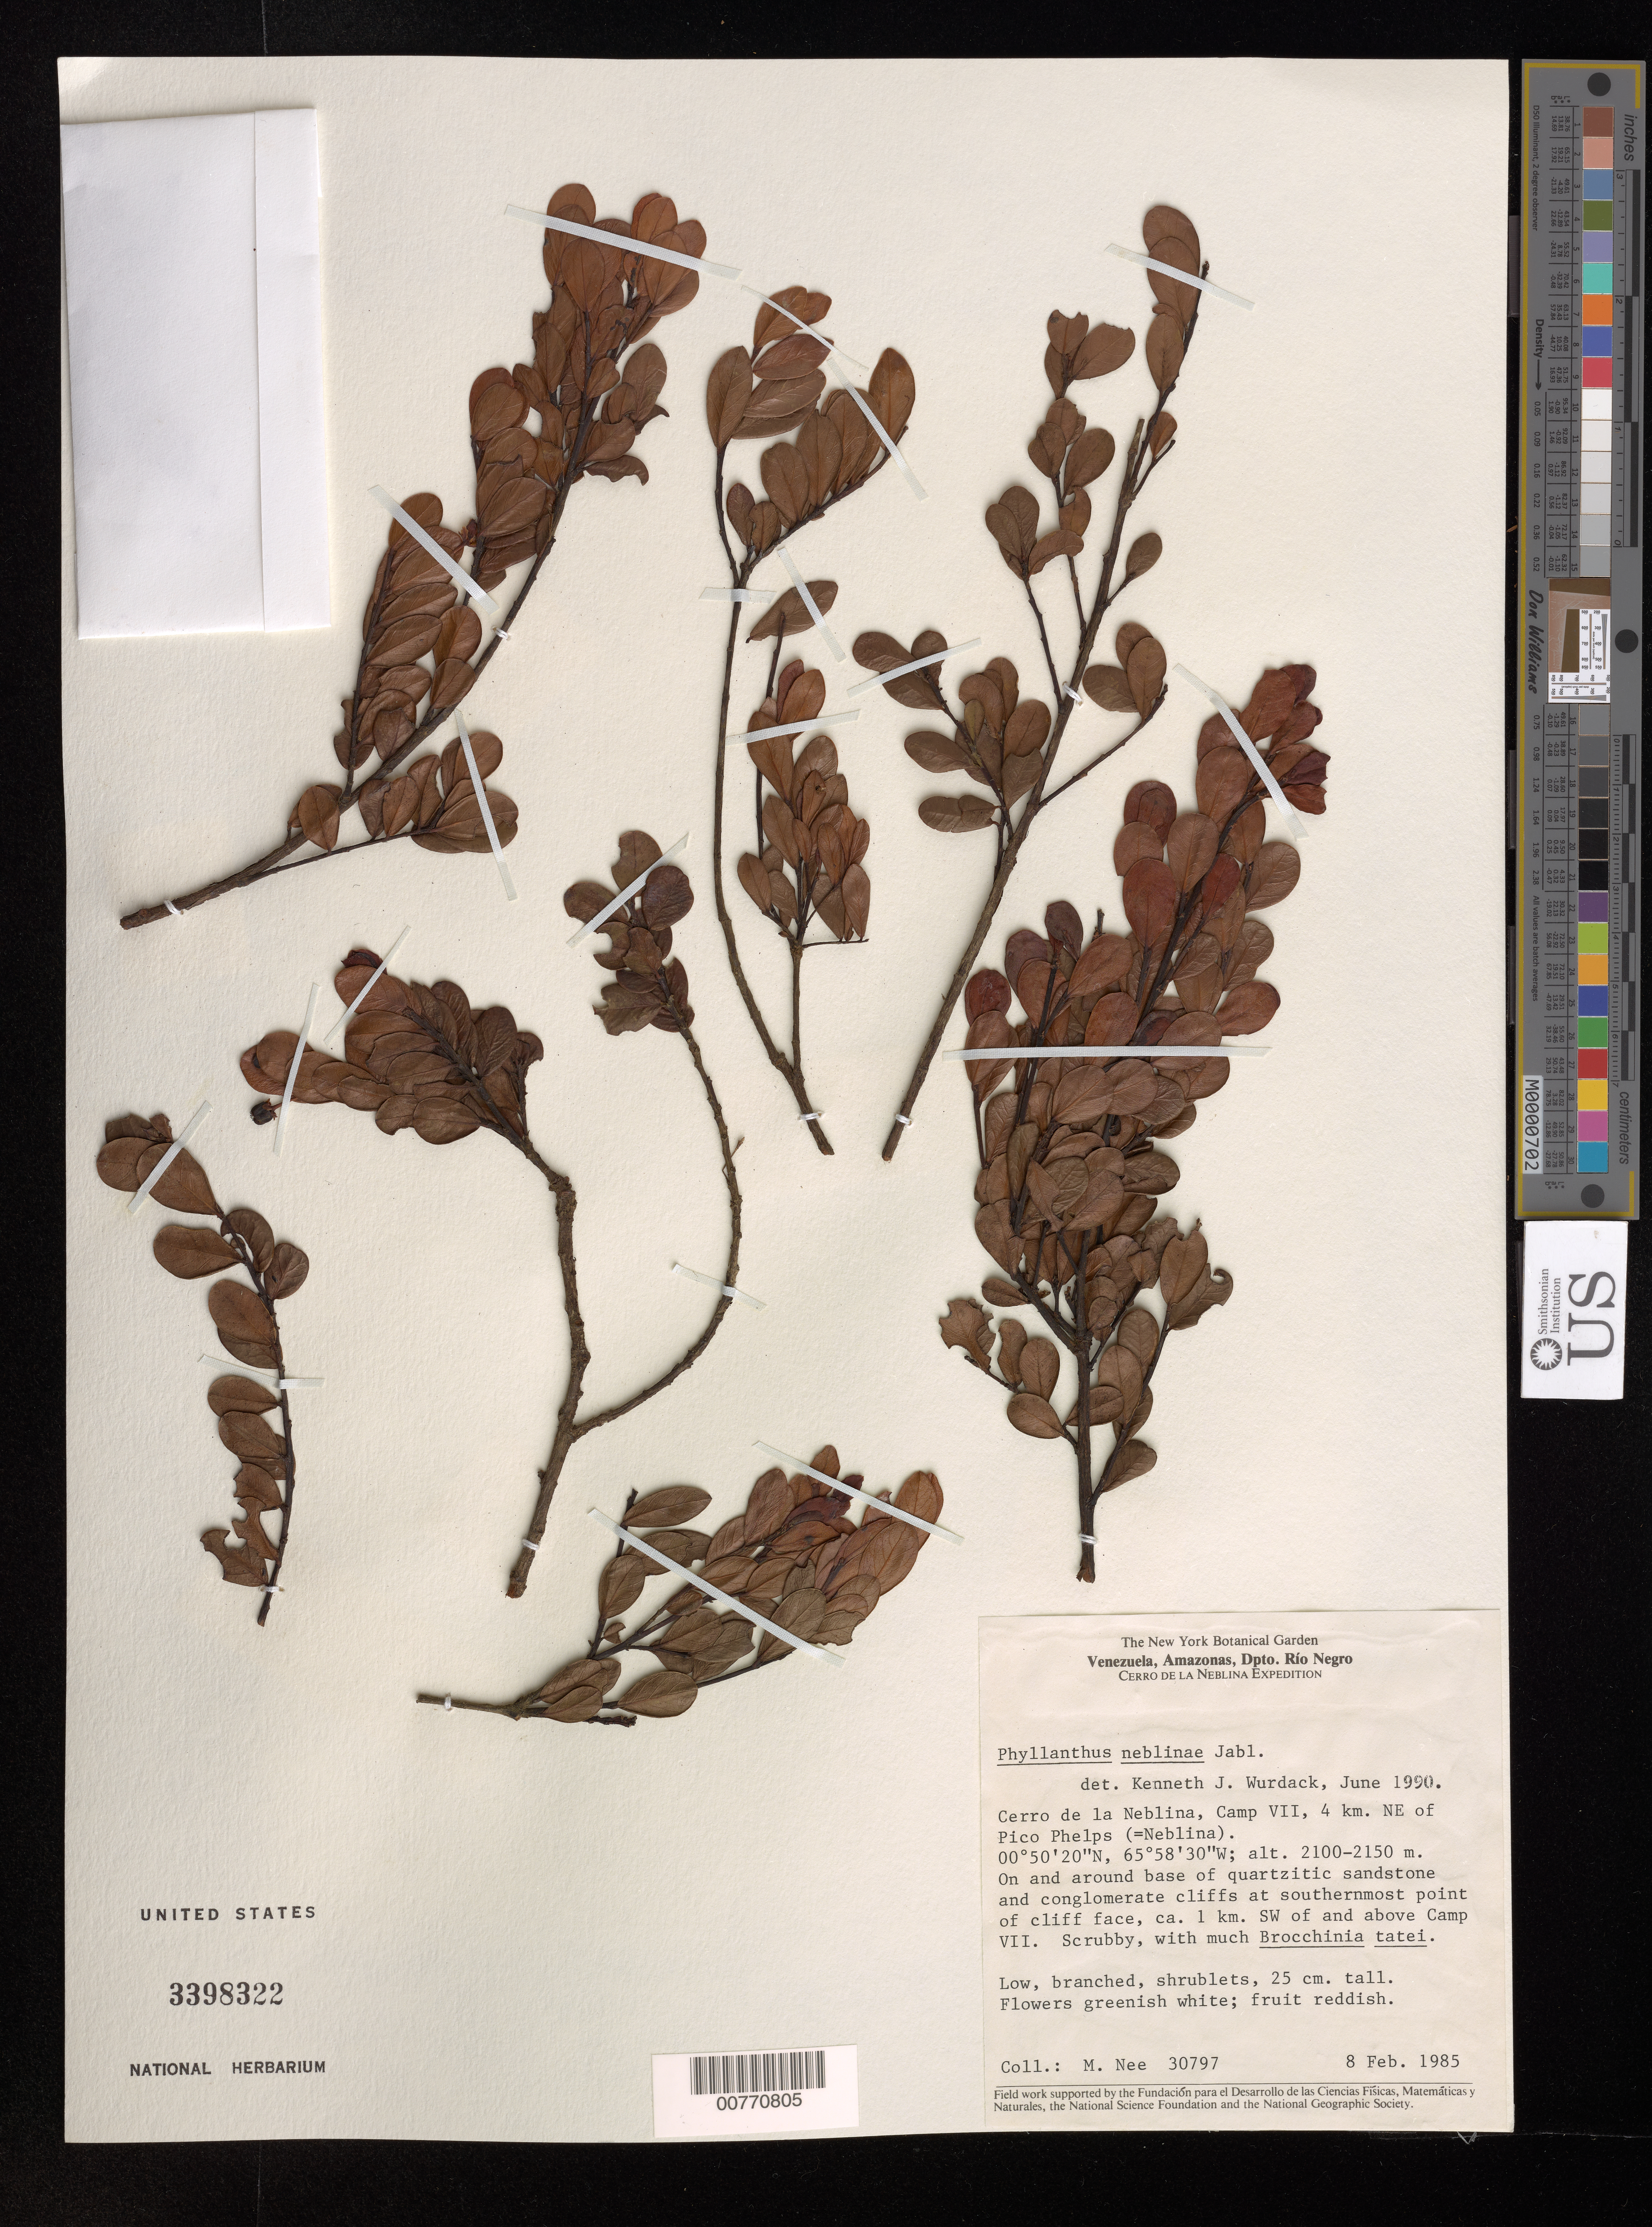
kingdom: Plantae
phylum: Tracheophyta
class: Magnoliopsida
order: Malpighiales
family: Phyllanthaceae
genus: Phyllanthus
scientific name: Phyllanthus neblinae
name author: Jabl.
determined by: Wurdack, Kenneth J., (US), Smithsonian Institution - National Museum of Natural History (UNITED STATES)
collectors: M. Nee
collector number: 30797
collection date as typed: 8-Feb-85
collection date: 1985-02-08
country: Venezuela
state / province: Amazonas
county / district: Río Negro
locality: Cerro de la Neblina, Camp VII, 4 km NE of Pico Phelps (=Neblina); ca 1 km SW of and above Camp VII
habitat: On and around base of quartzitic sandstone and conglomerate cliffs at southernmost point of cliff face; scrubby, with much Brocchinia tatei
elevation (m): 2100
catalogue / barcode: US 3398322